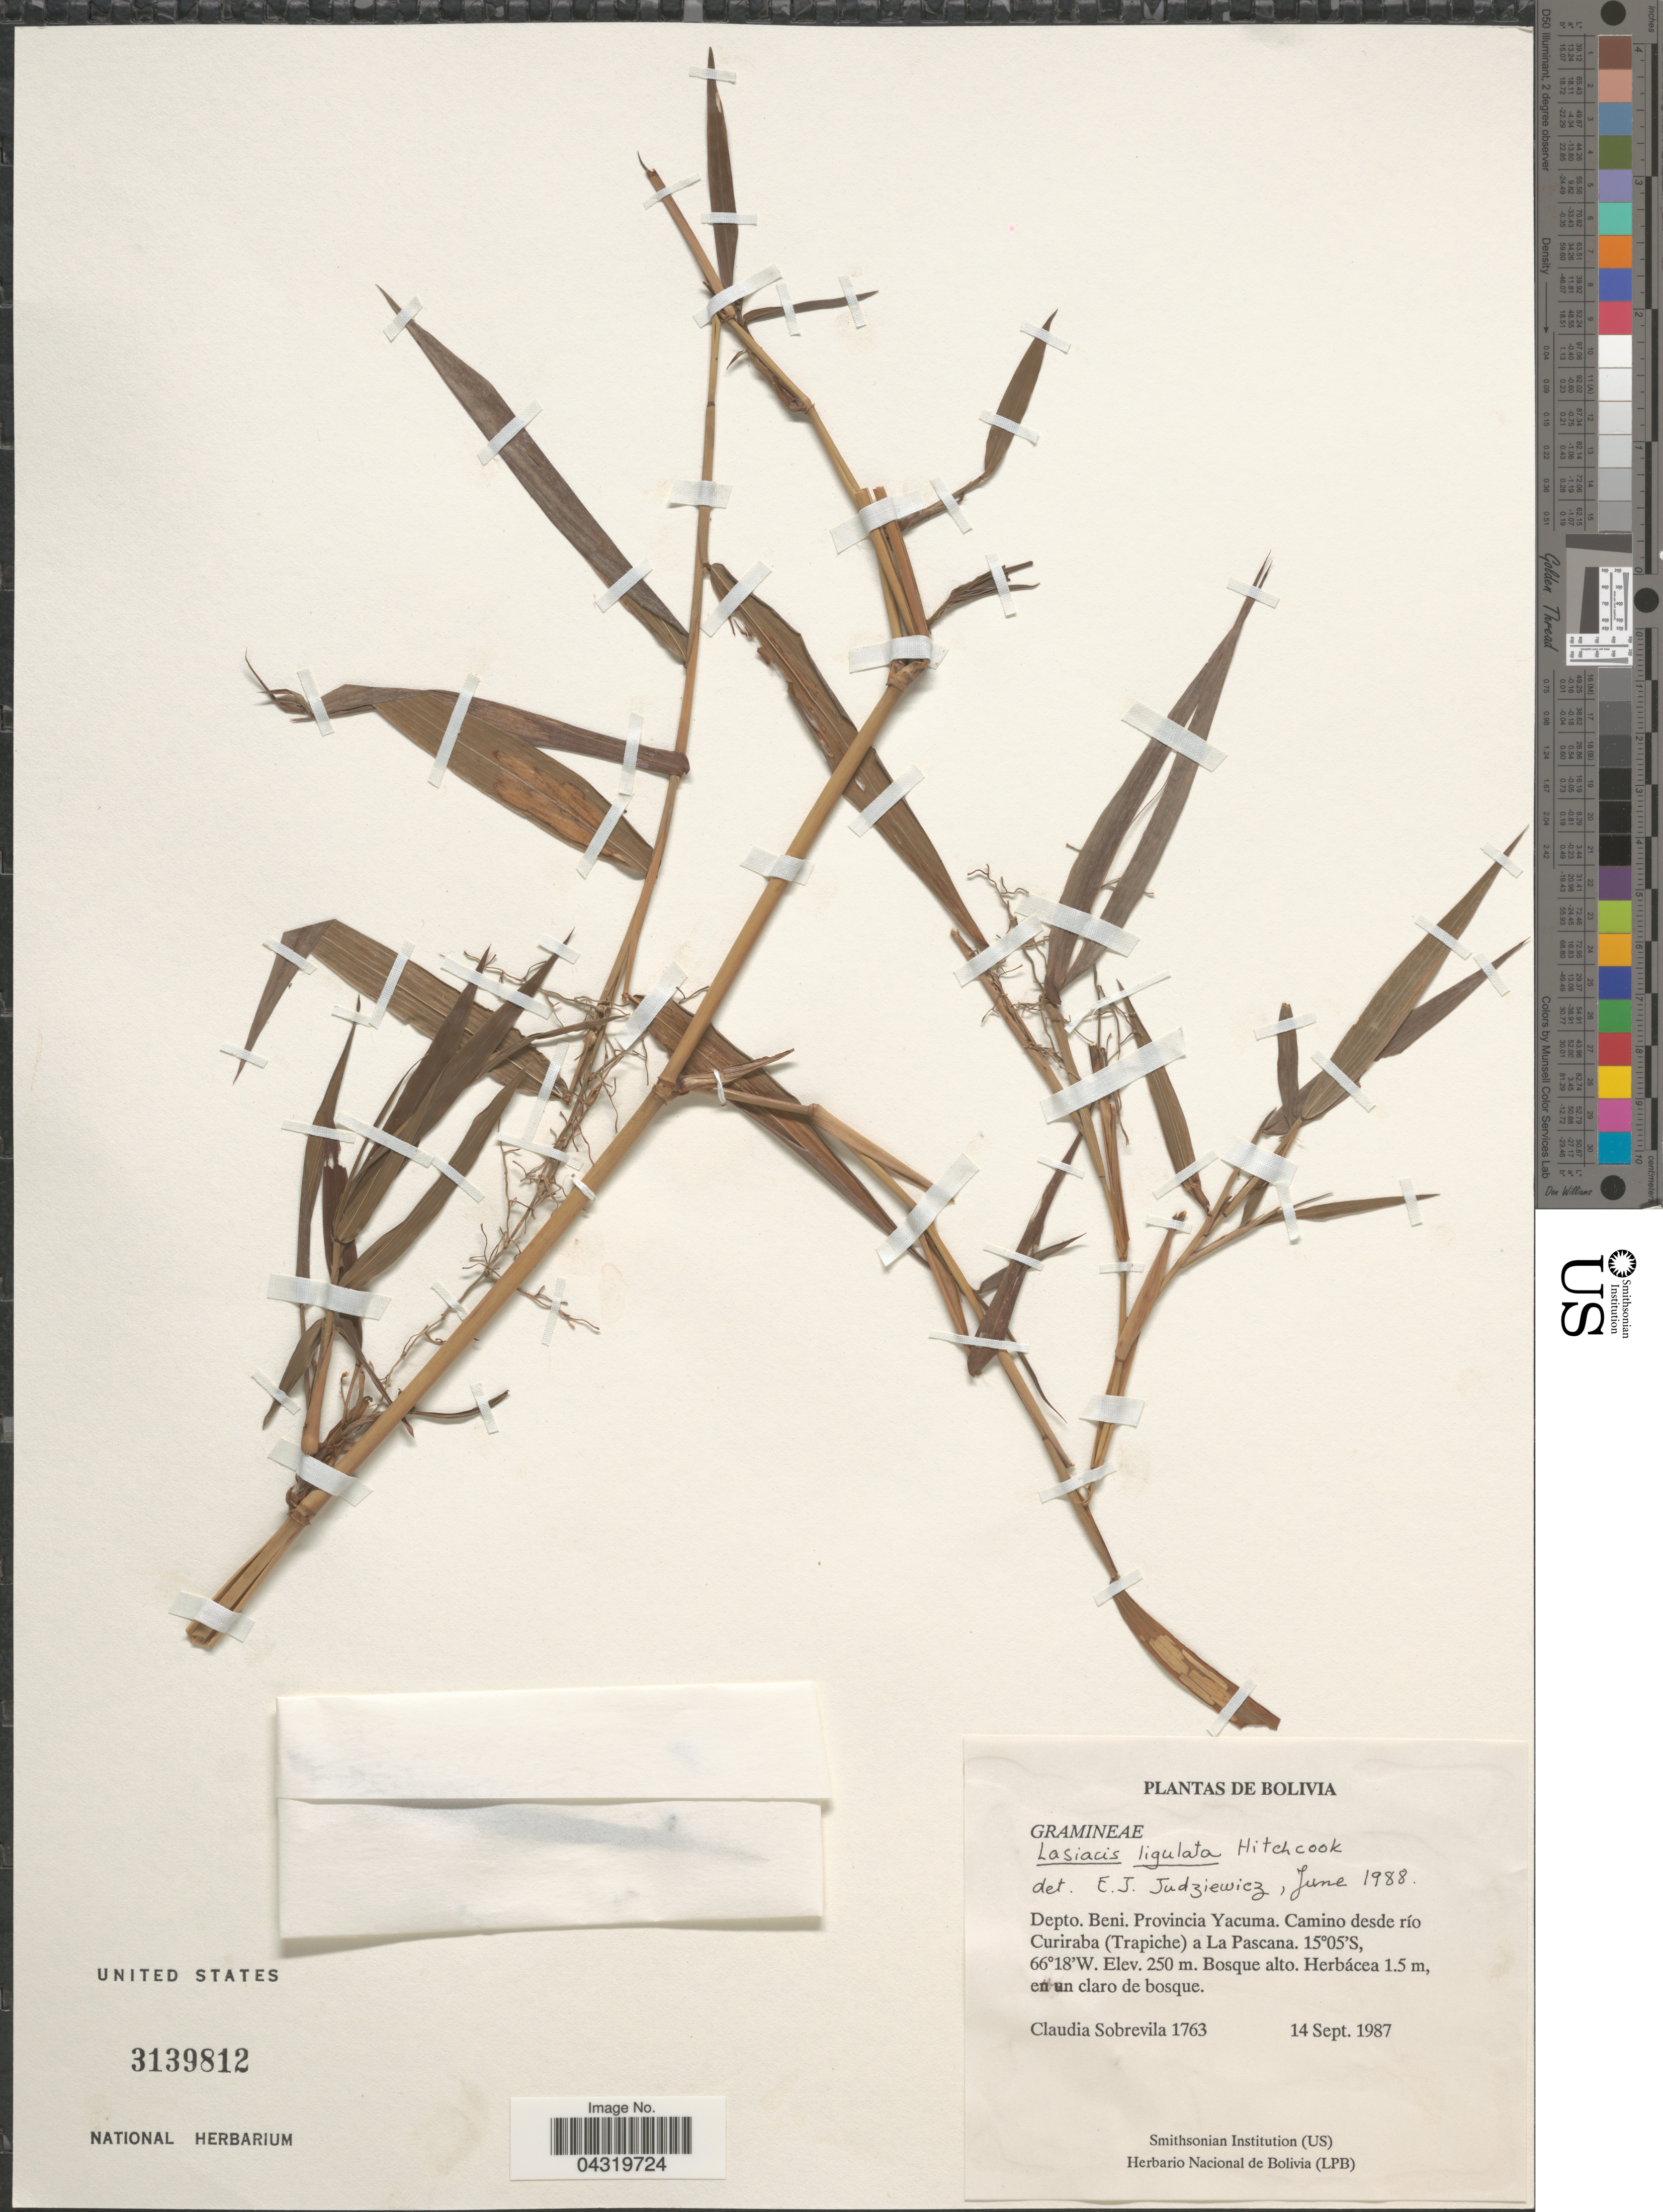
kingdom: Plantae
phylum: Tracheophyta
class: Liliopsida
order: Poales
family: Poaceae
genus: Lasiacis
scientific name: Lasiacis ligulata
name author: Hitchc. & Chase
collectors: C. Sobrevila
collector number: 1763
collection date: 1987-09-14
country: Bolivia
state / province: Beni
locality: Depto. Beni. Provincia Yacuma. Camino desde río Curiraba (Trapiche) a La Pascana.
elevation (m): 250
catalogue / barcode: US 3139812